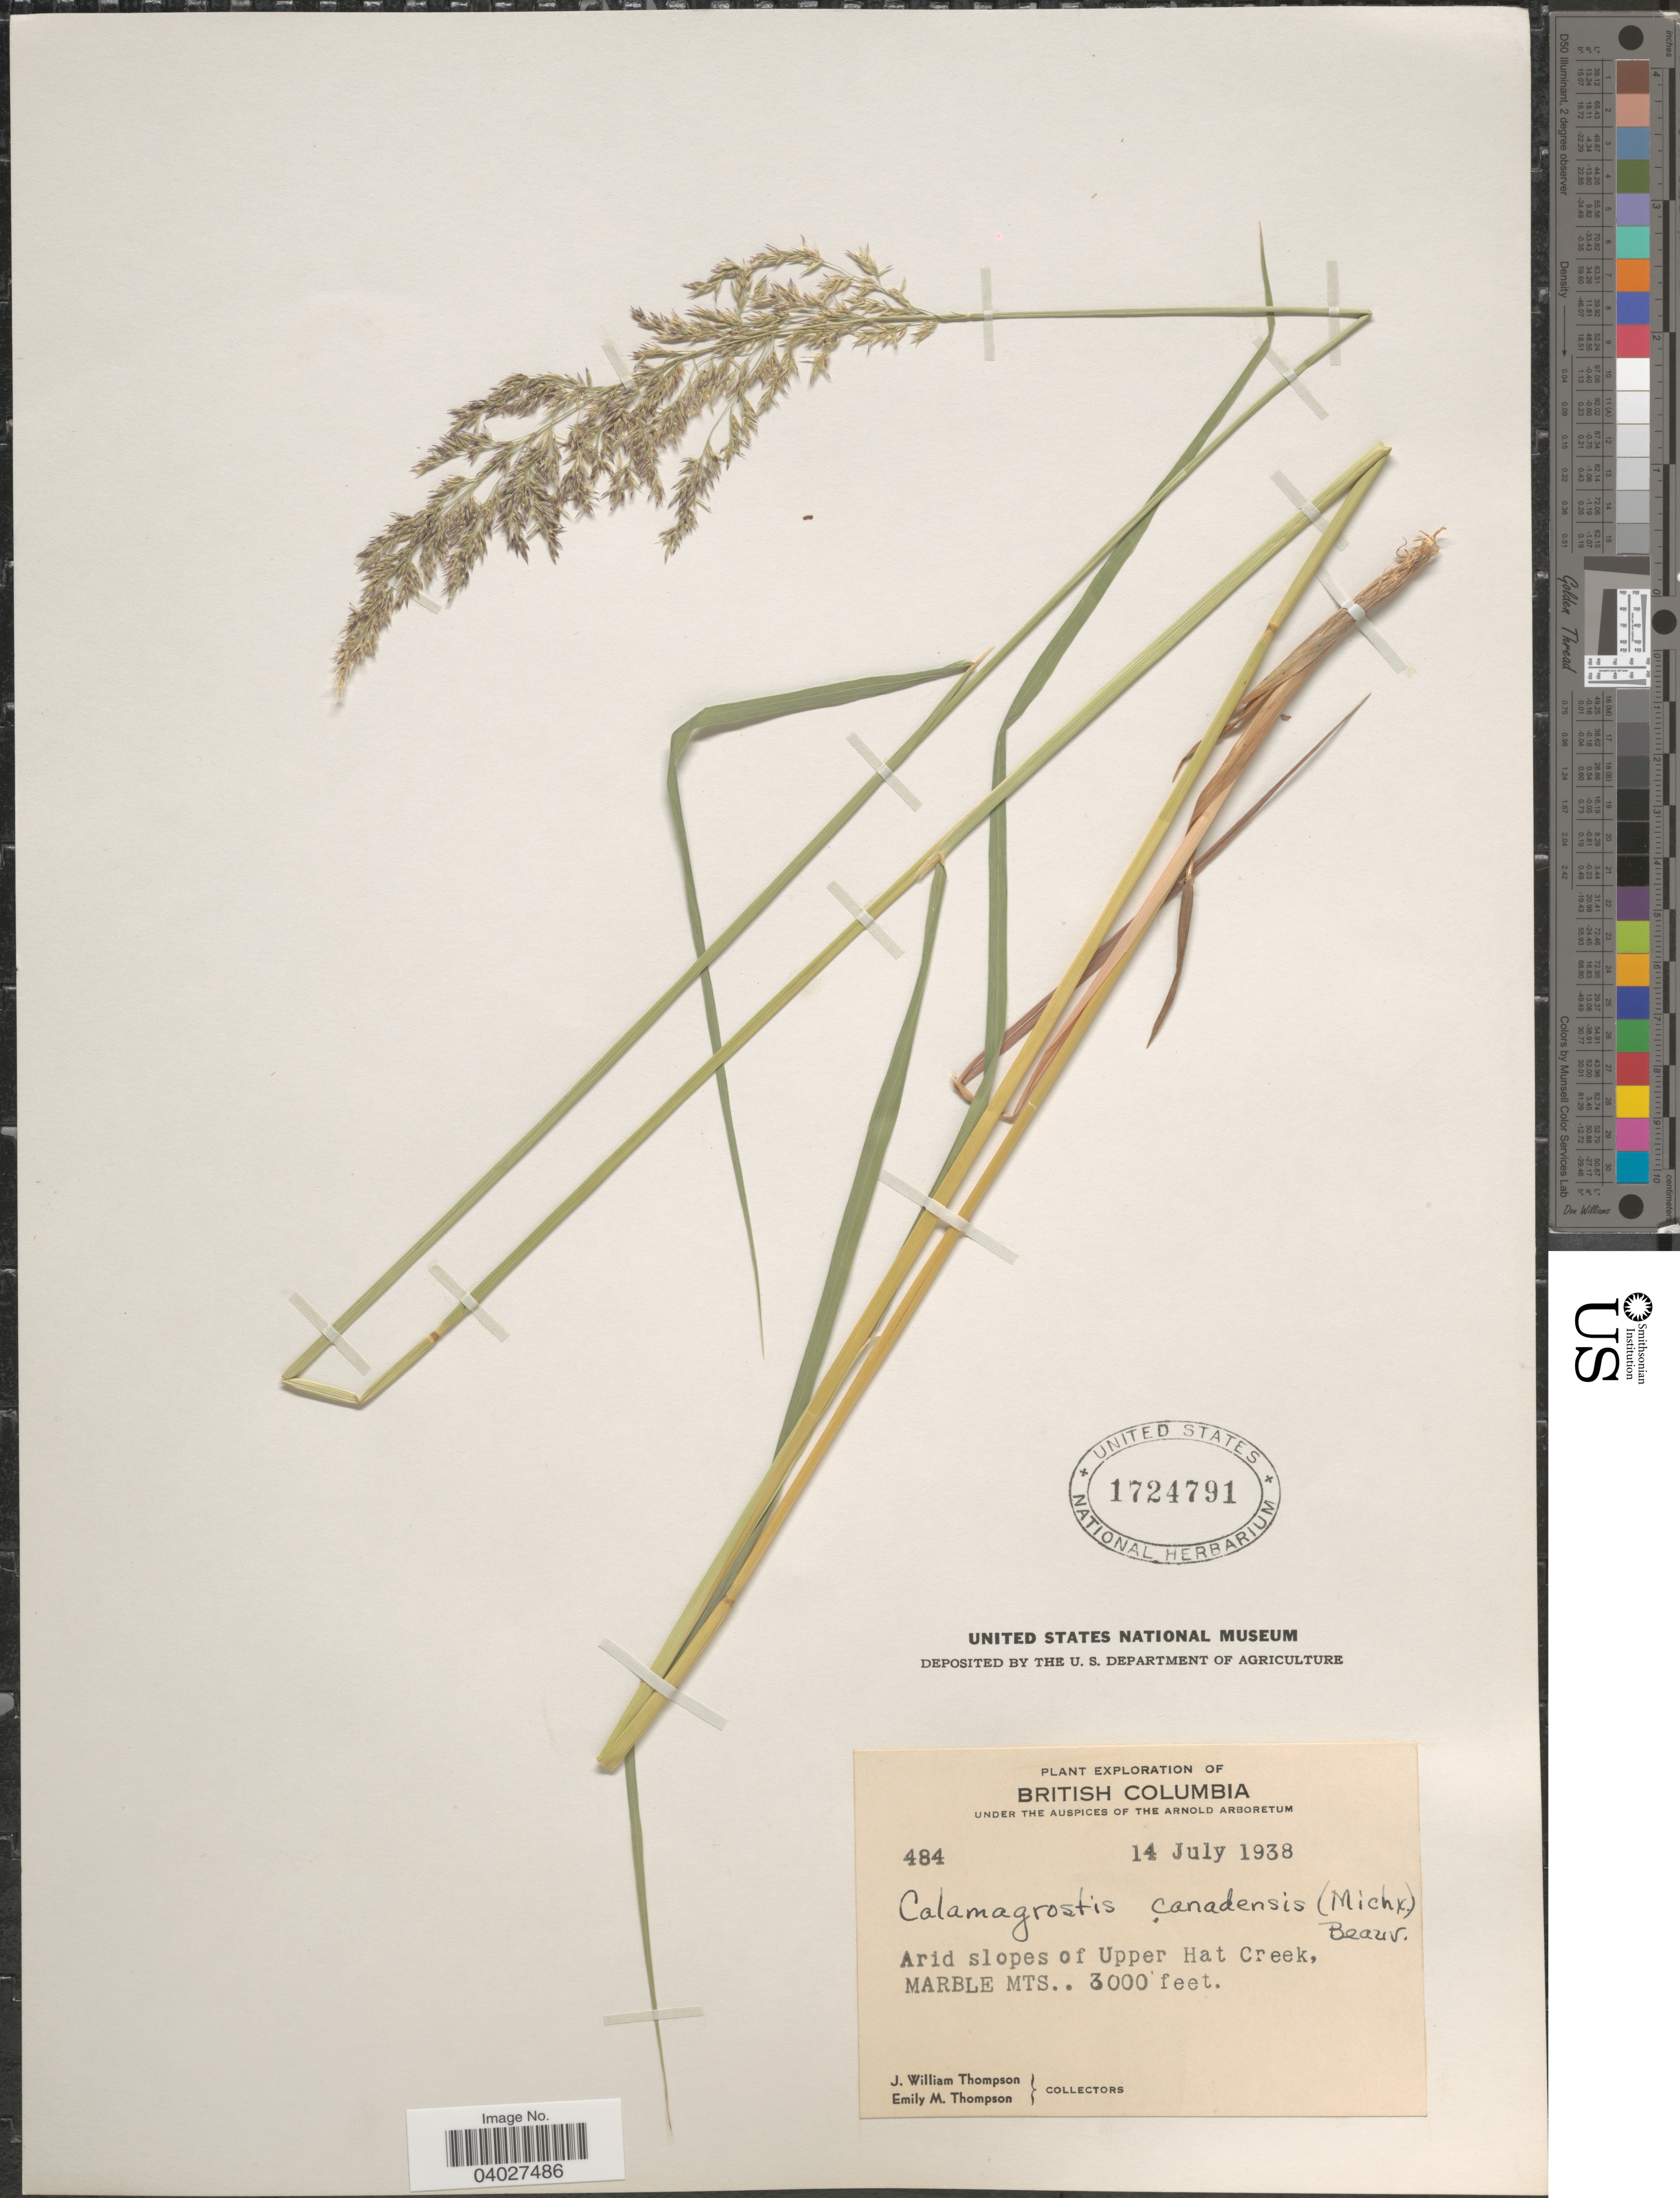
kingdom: Plantae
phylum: Tracheophyta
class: Liliopsida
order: Poales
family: Poaceae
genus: Calamagrostis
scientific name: Calamagrostis canadensis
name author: (Michx.) P. Beauv.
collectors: J. W. Thompson & E. M. Thompson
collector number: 484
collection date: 1938-07-14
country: Canada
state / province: British Columbia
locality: Arid slopes of Upper Hat Creek, Marble Mts.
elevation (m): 914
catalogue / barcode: US 1724791